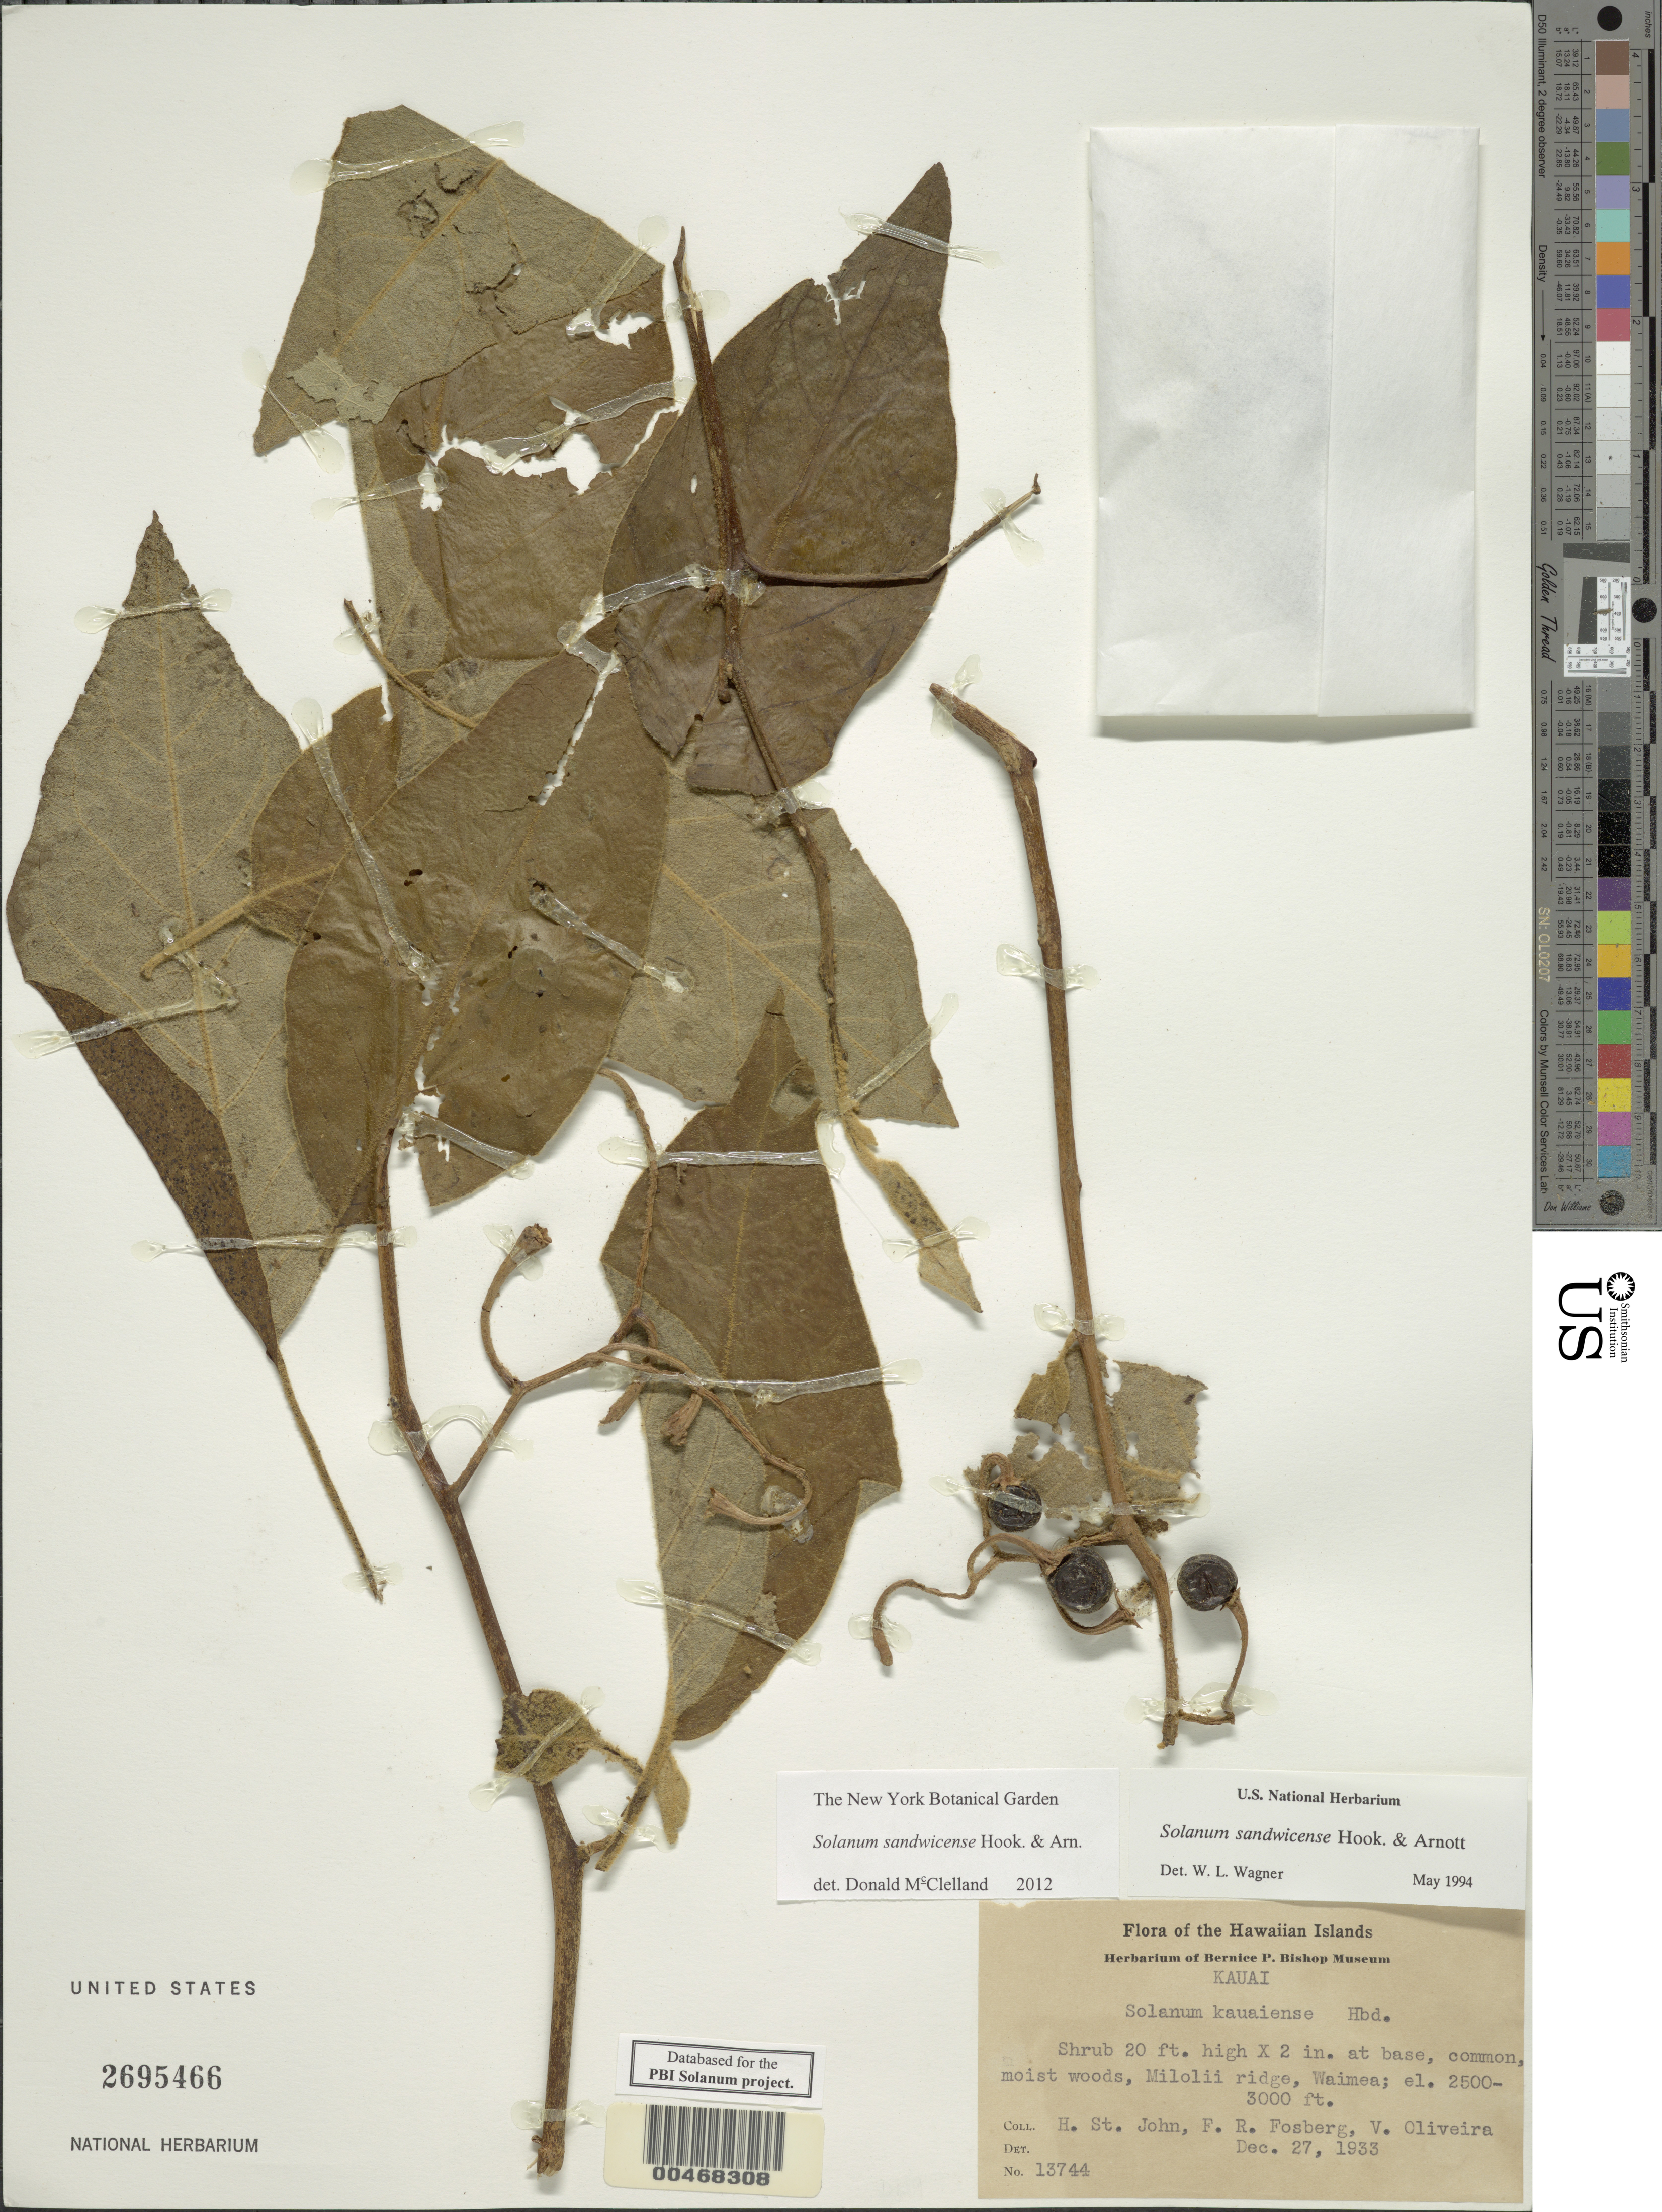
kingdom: Plantae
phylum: Tracheophyta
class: Magnoliopsida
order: Solanales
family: Solanaceae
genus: Solanum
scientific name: Solanum sandwicense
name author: Hook. & Arn.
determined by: Wagner, W. L., (BOT), Smithsonian Institution - National Museum of Natural History (UNITED STATES)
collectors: H. St. John, F. R. Fosberg & V. Oliveira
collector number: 13744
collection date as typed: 27 Dec 1933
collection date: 1933-12-27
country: United States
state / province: Hawaii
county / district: Kauai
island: Kaua'i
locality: Milolii Ridge, Waimea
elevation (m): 762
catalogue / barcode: US 2695466